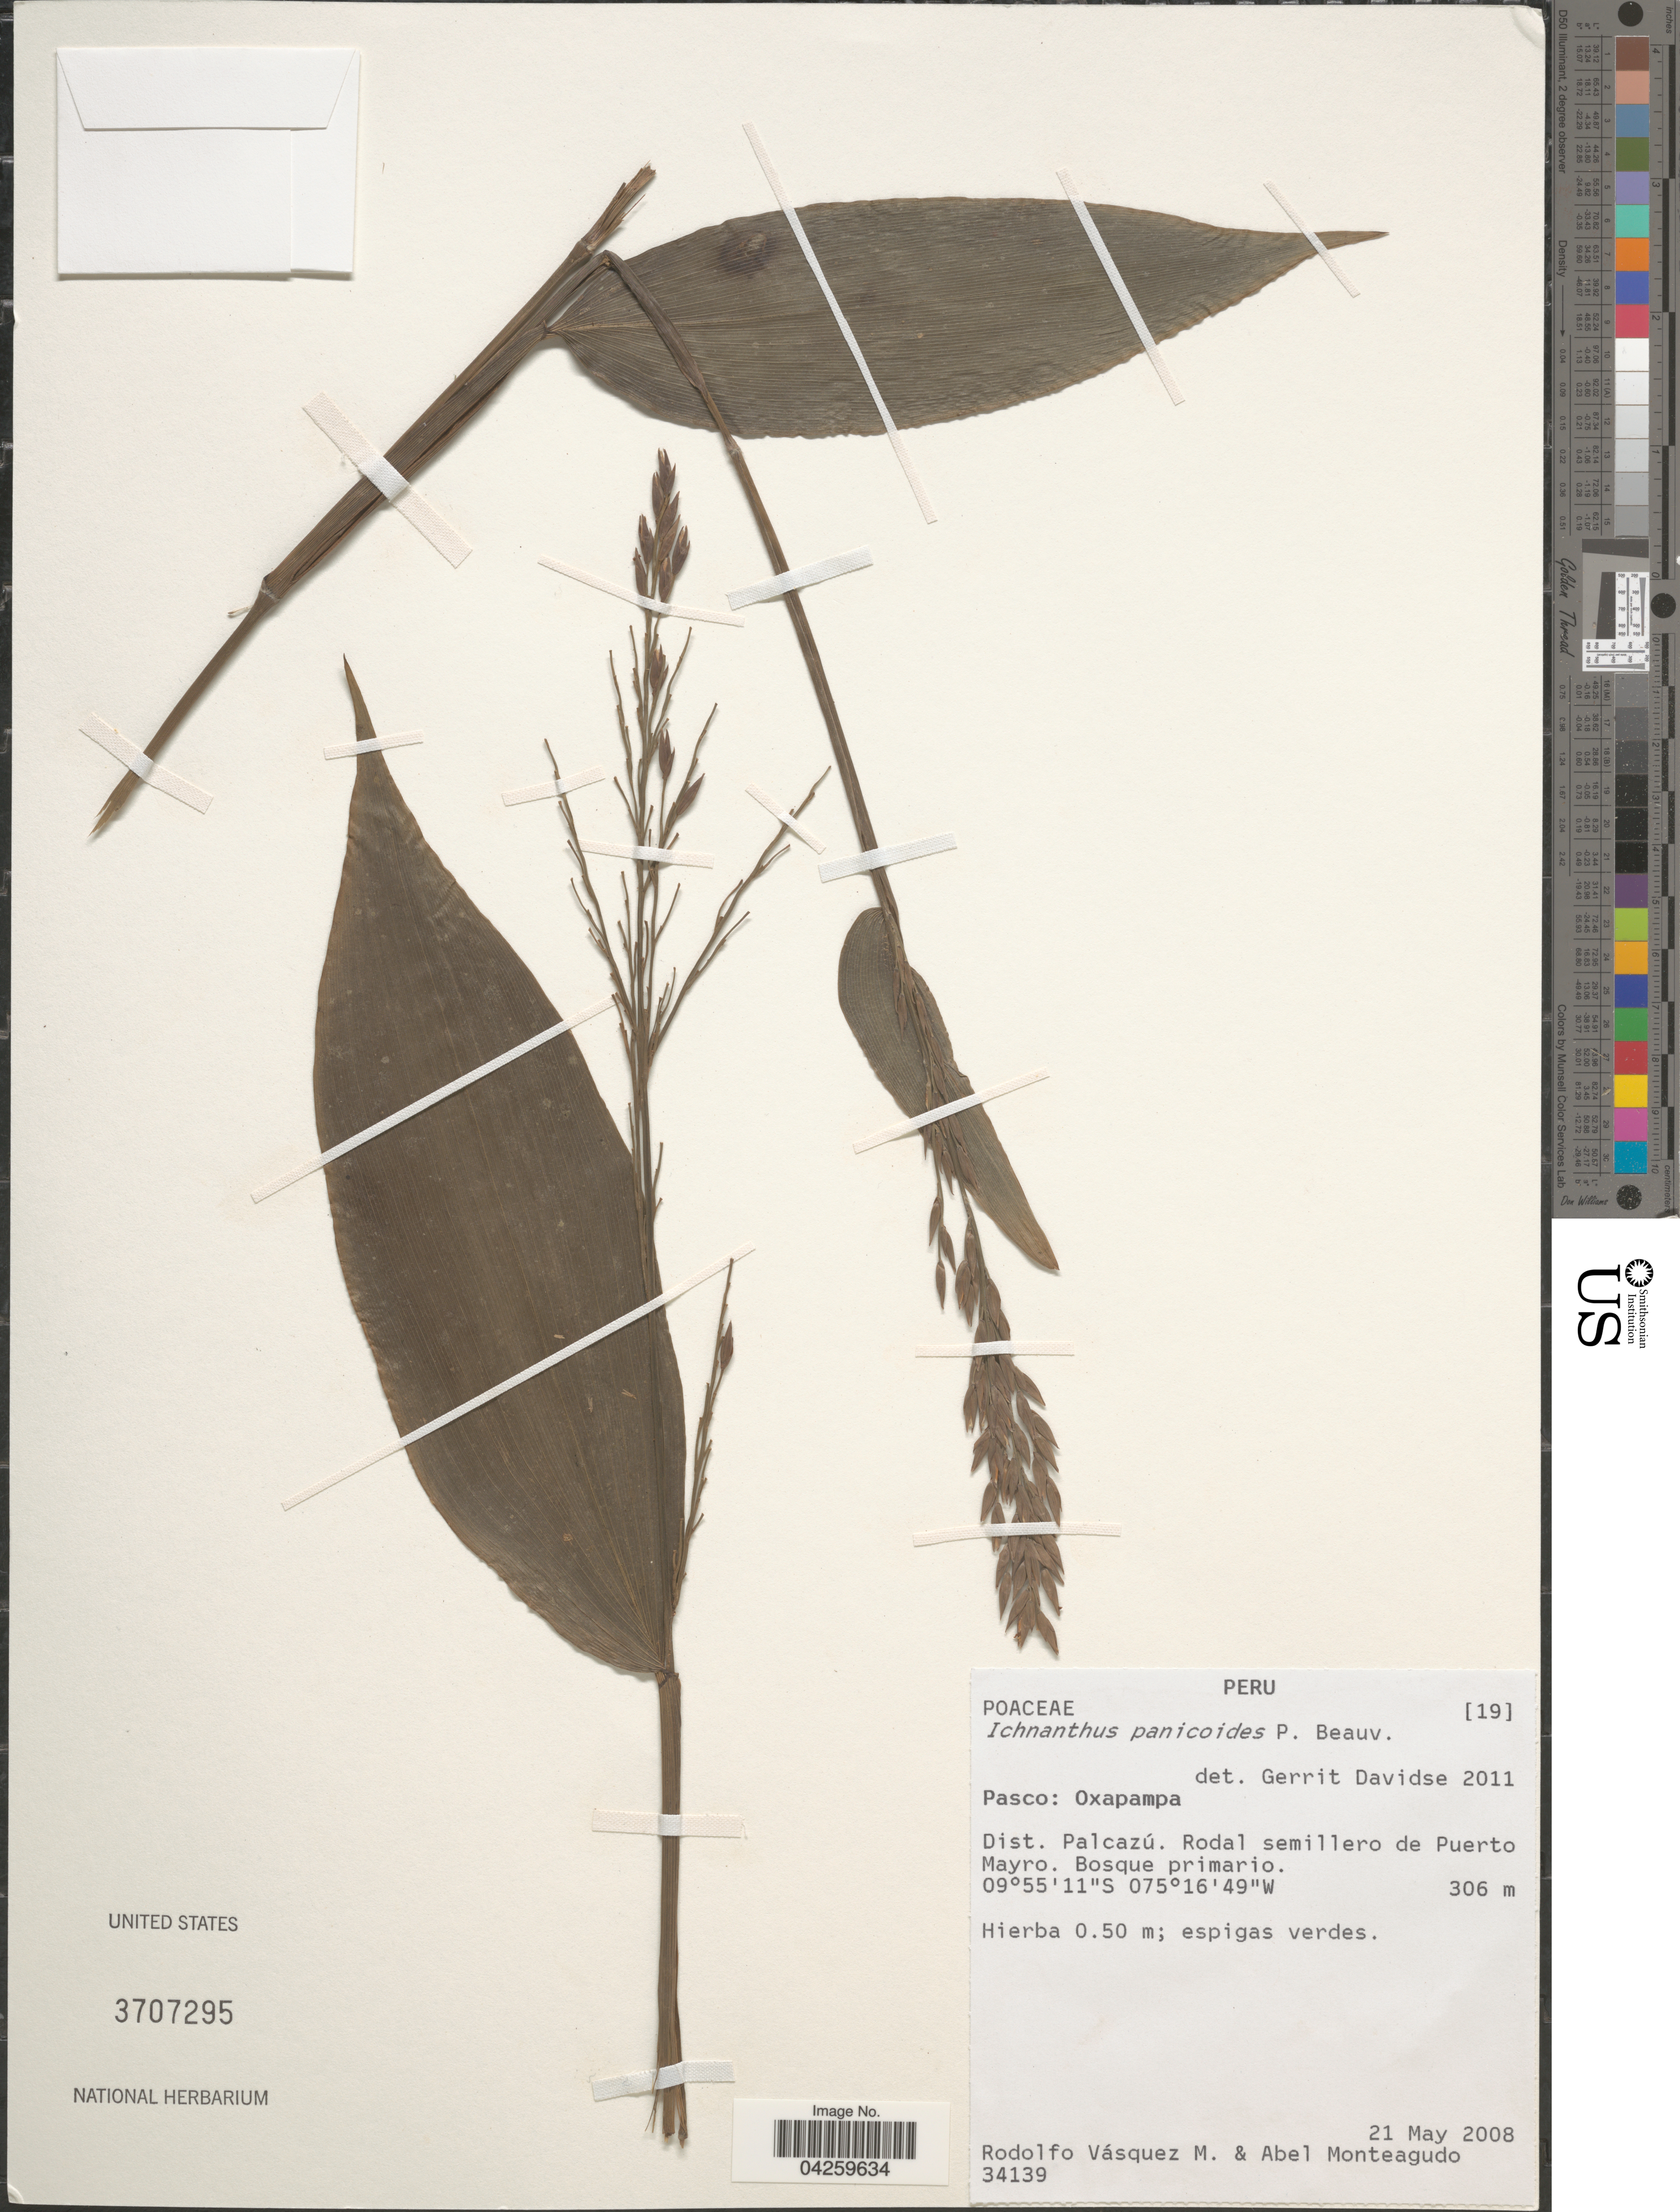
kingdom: Plantae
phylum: Tracheophyta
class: Liliopsida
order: Poales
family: Poaceae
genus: Ichnanthus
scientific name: Ichnanthus panicoides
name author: P. Beauv.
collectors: R. Vásquez M. & A. Monteagudo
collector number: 34139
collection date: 2008-05-21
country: Peru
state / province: Pasco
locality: Oxapampa. Dist. Palcazú. Rodal semillero de Puerto Mayro.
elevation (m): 306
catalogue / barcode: US 3707295